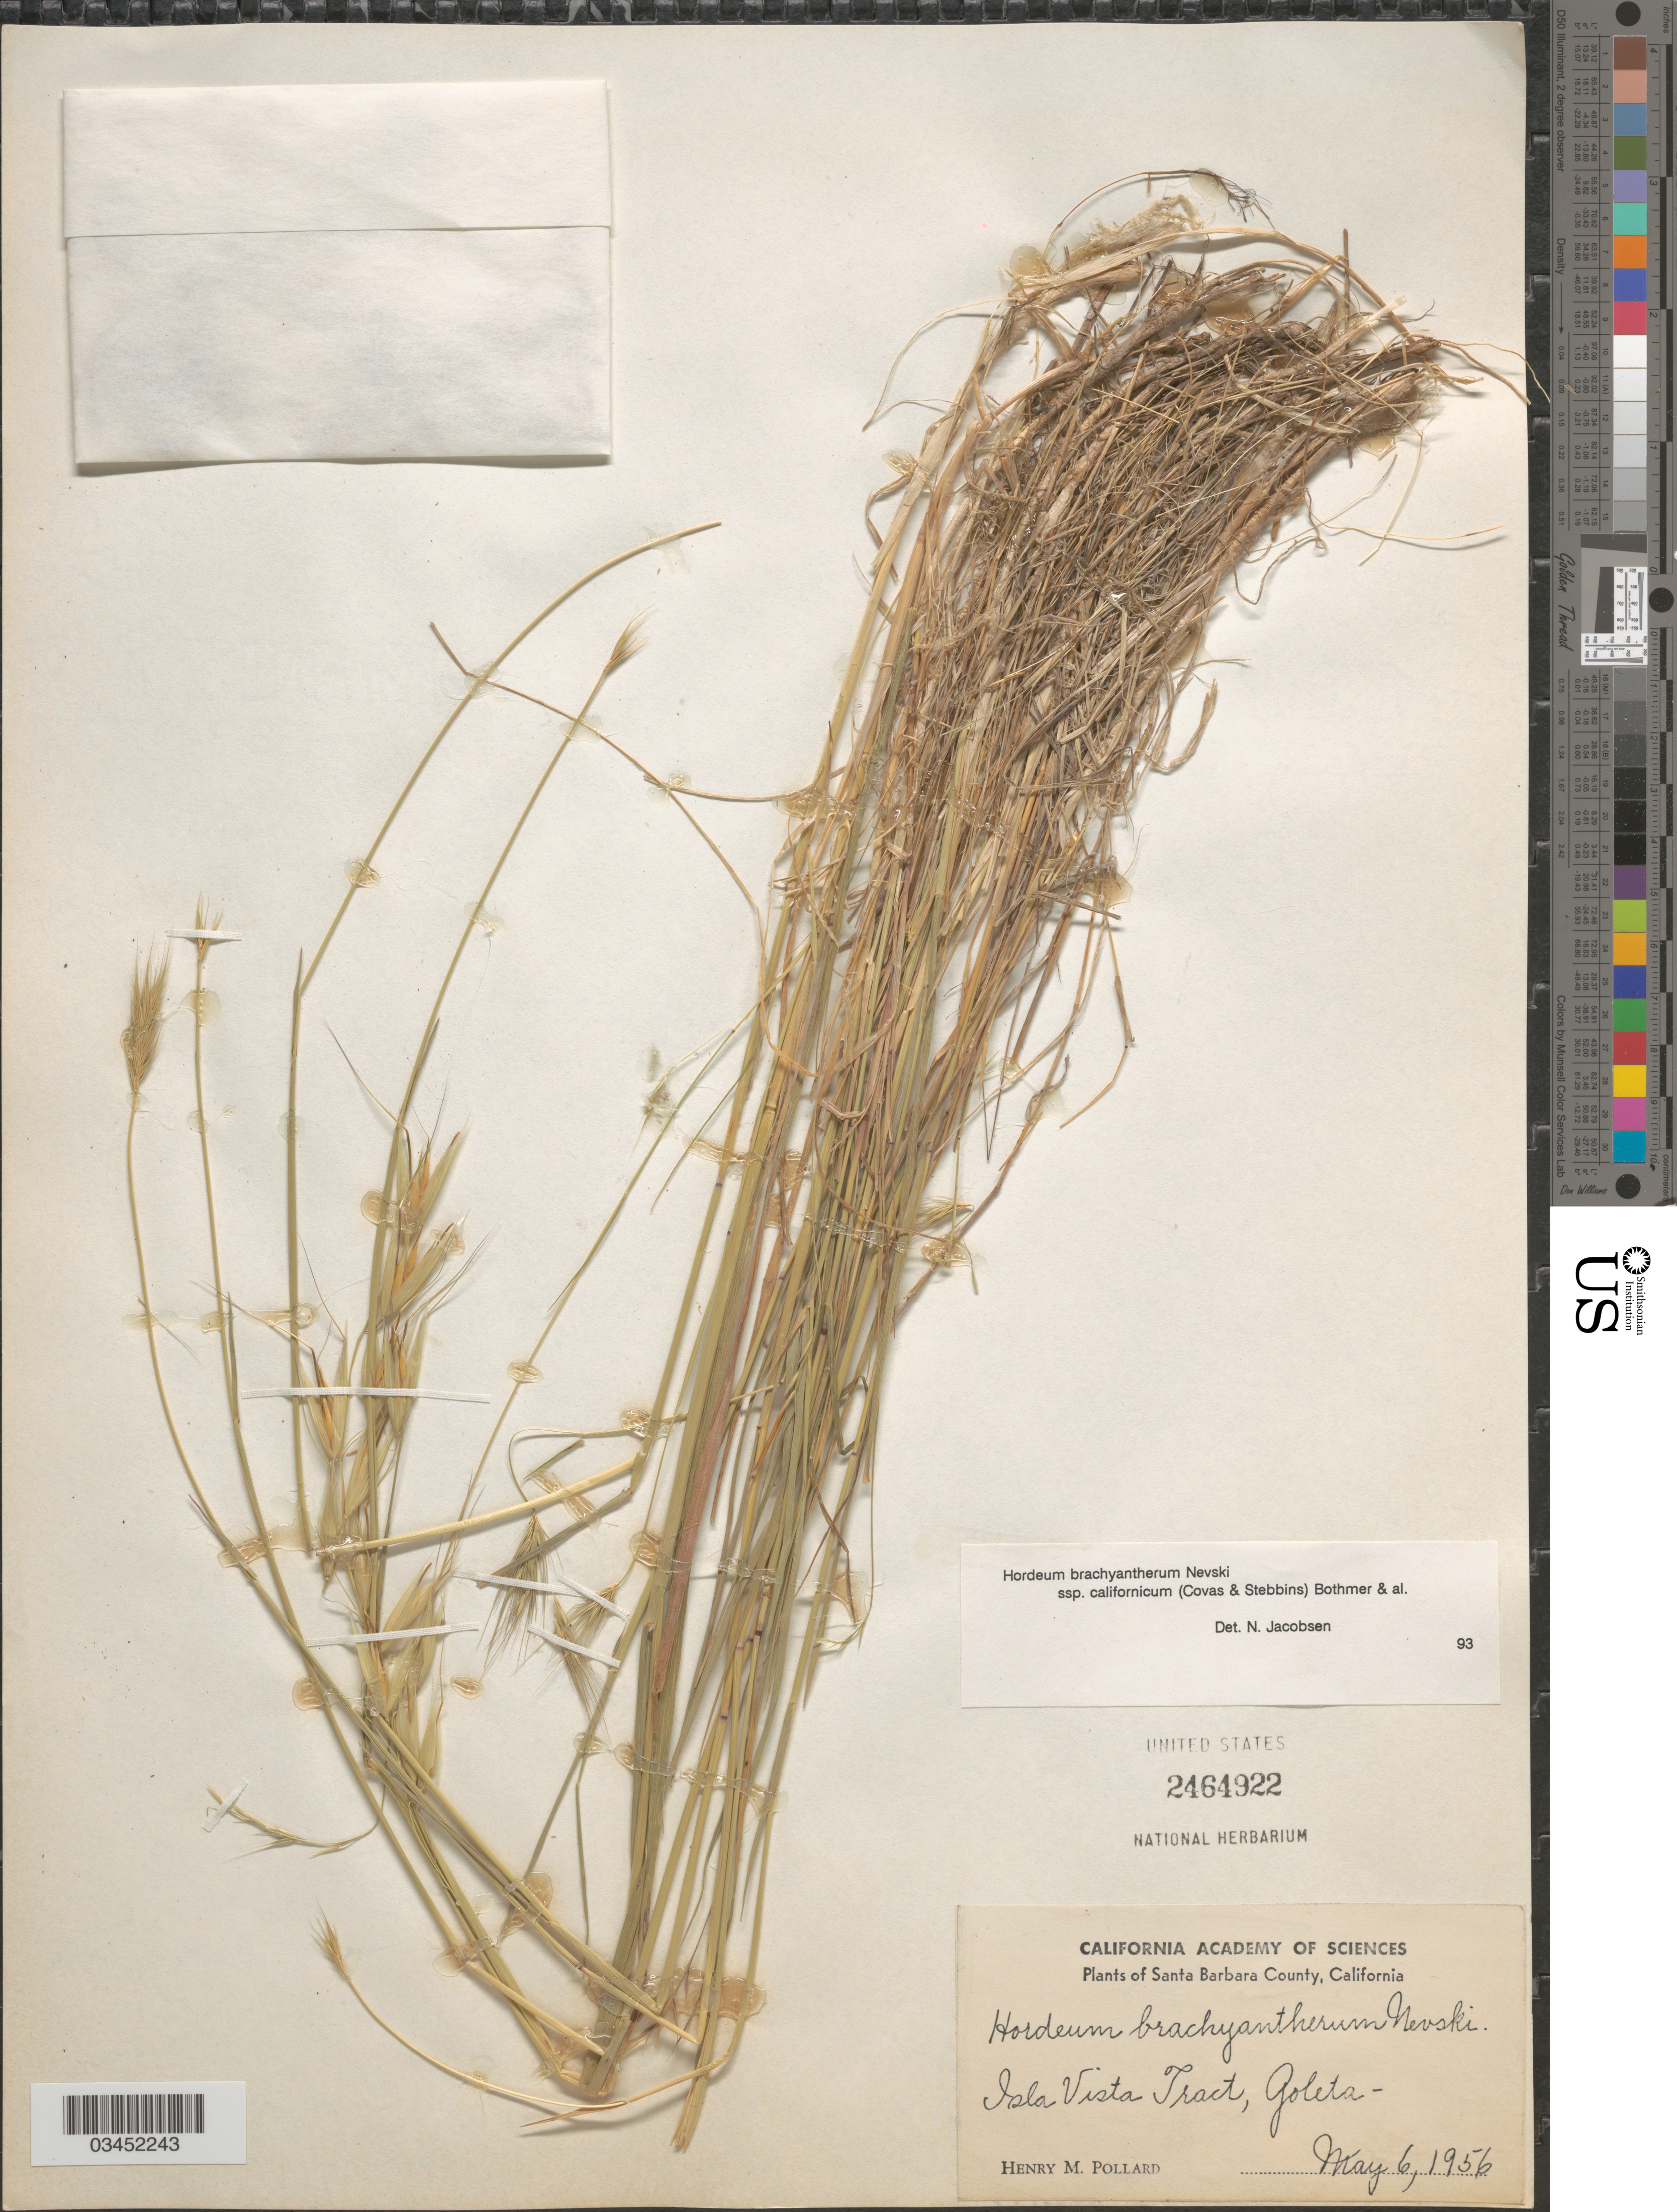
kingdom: Plantae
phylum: Tracheophyta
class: Liliopsida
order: Poales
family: Poaceae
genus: Hordeum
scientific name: Hordeum brachyantherum subsp. californicum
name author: (Covas & Stebbins) Bothmer et al.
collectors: H. M. Pollard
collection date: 1956-05-06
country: United States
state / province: California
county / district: Santa Barbara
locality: Santa Barbara County. Isla Vista Tract, Goleta.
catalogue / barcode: US 2464922